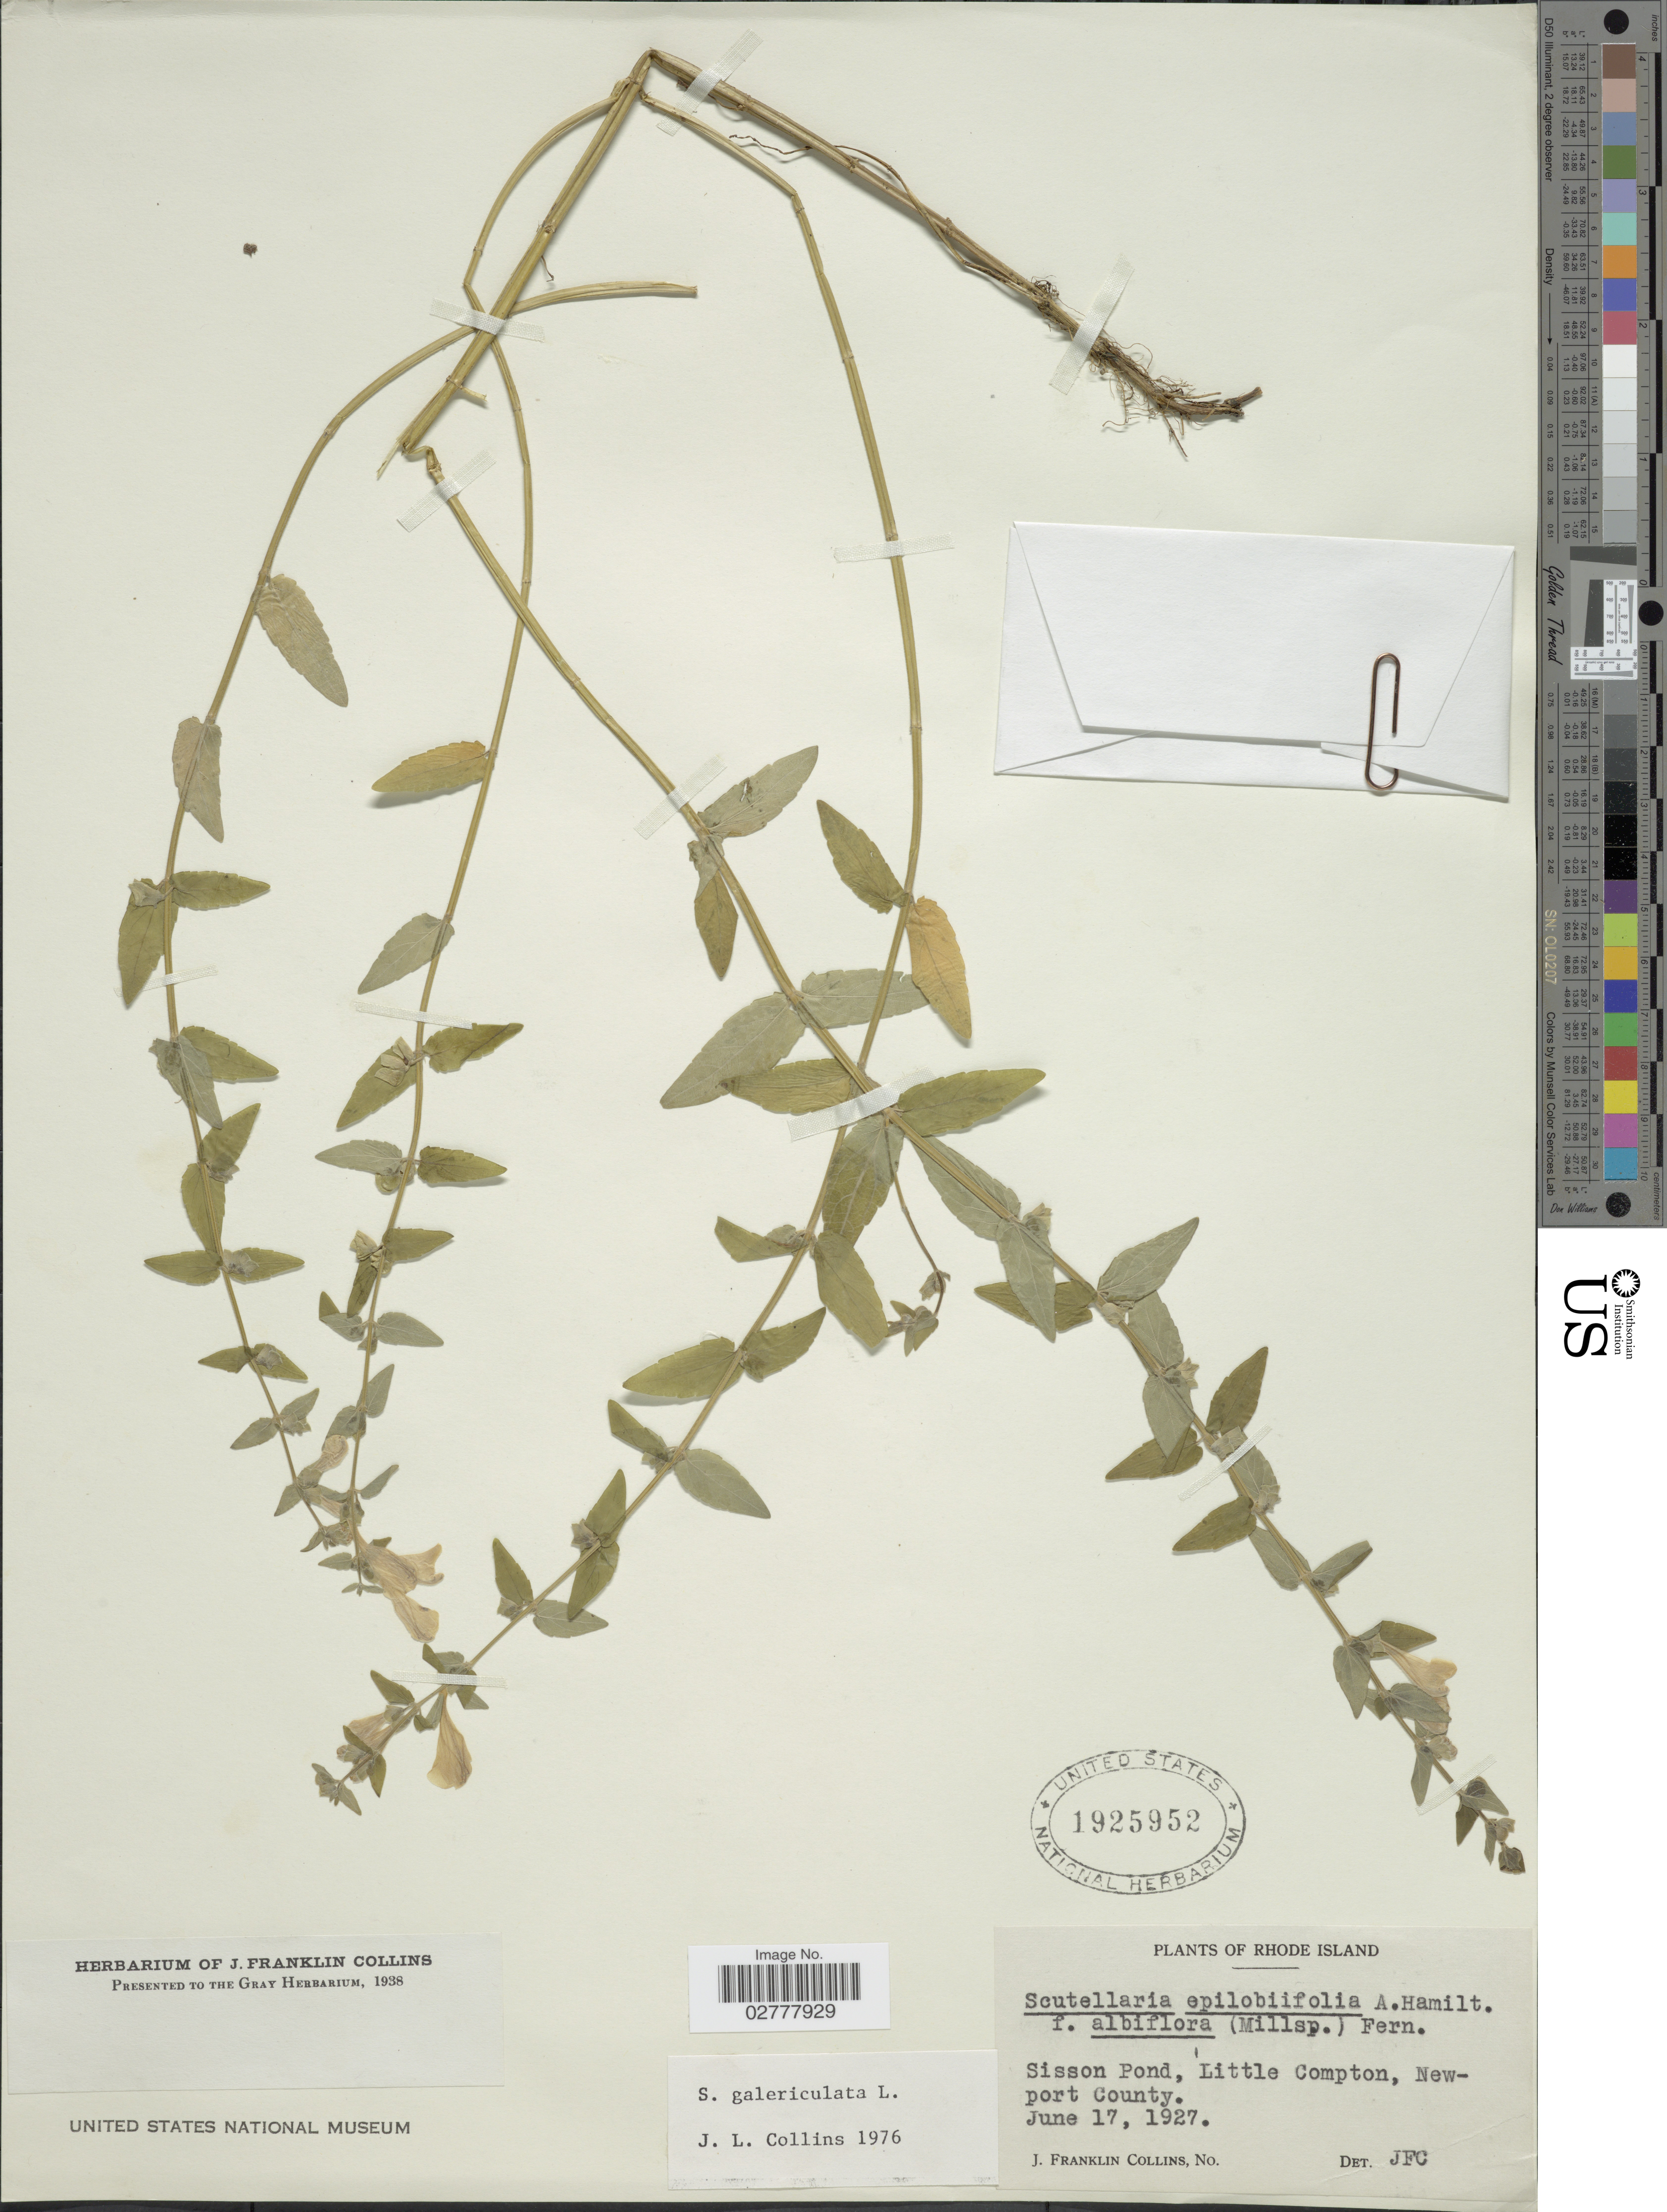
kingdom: Plantae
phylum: Tracheophyta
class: Magnoliopsida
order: Lamiales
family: Lamiaceae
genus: Scutellaria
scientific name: Scutellaria galericulata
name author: L.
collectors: J. Collins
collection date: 1927-06-17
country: United States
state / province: Rhode Island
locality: Sisson Pond, Little Compton, Newport County.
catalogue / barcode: US 1925952